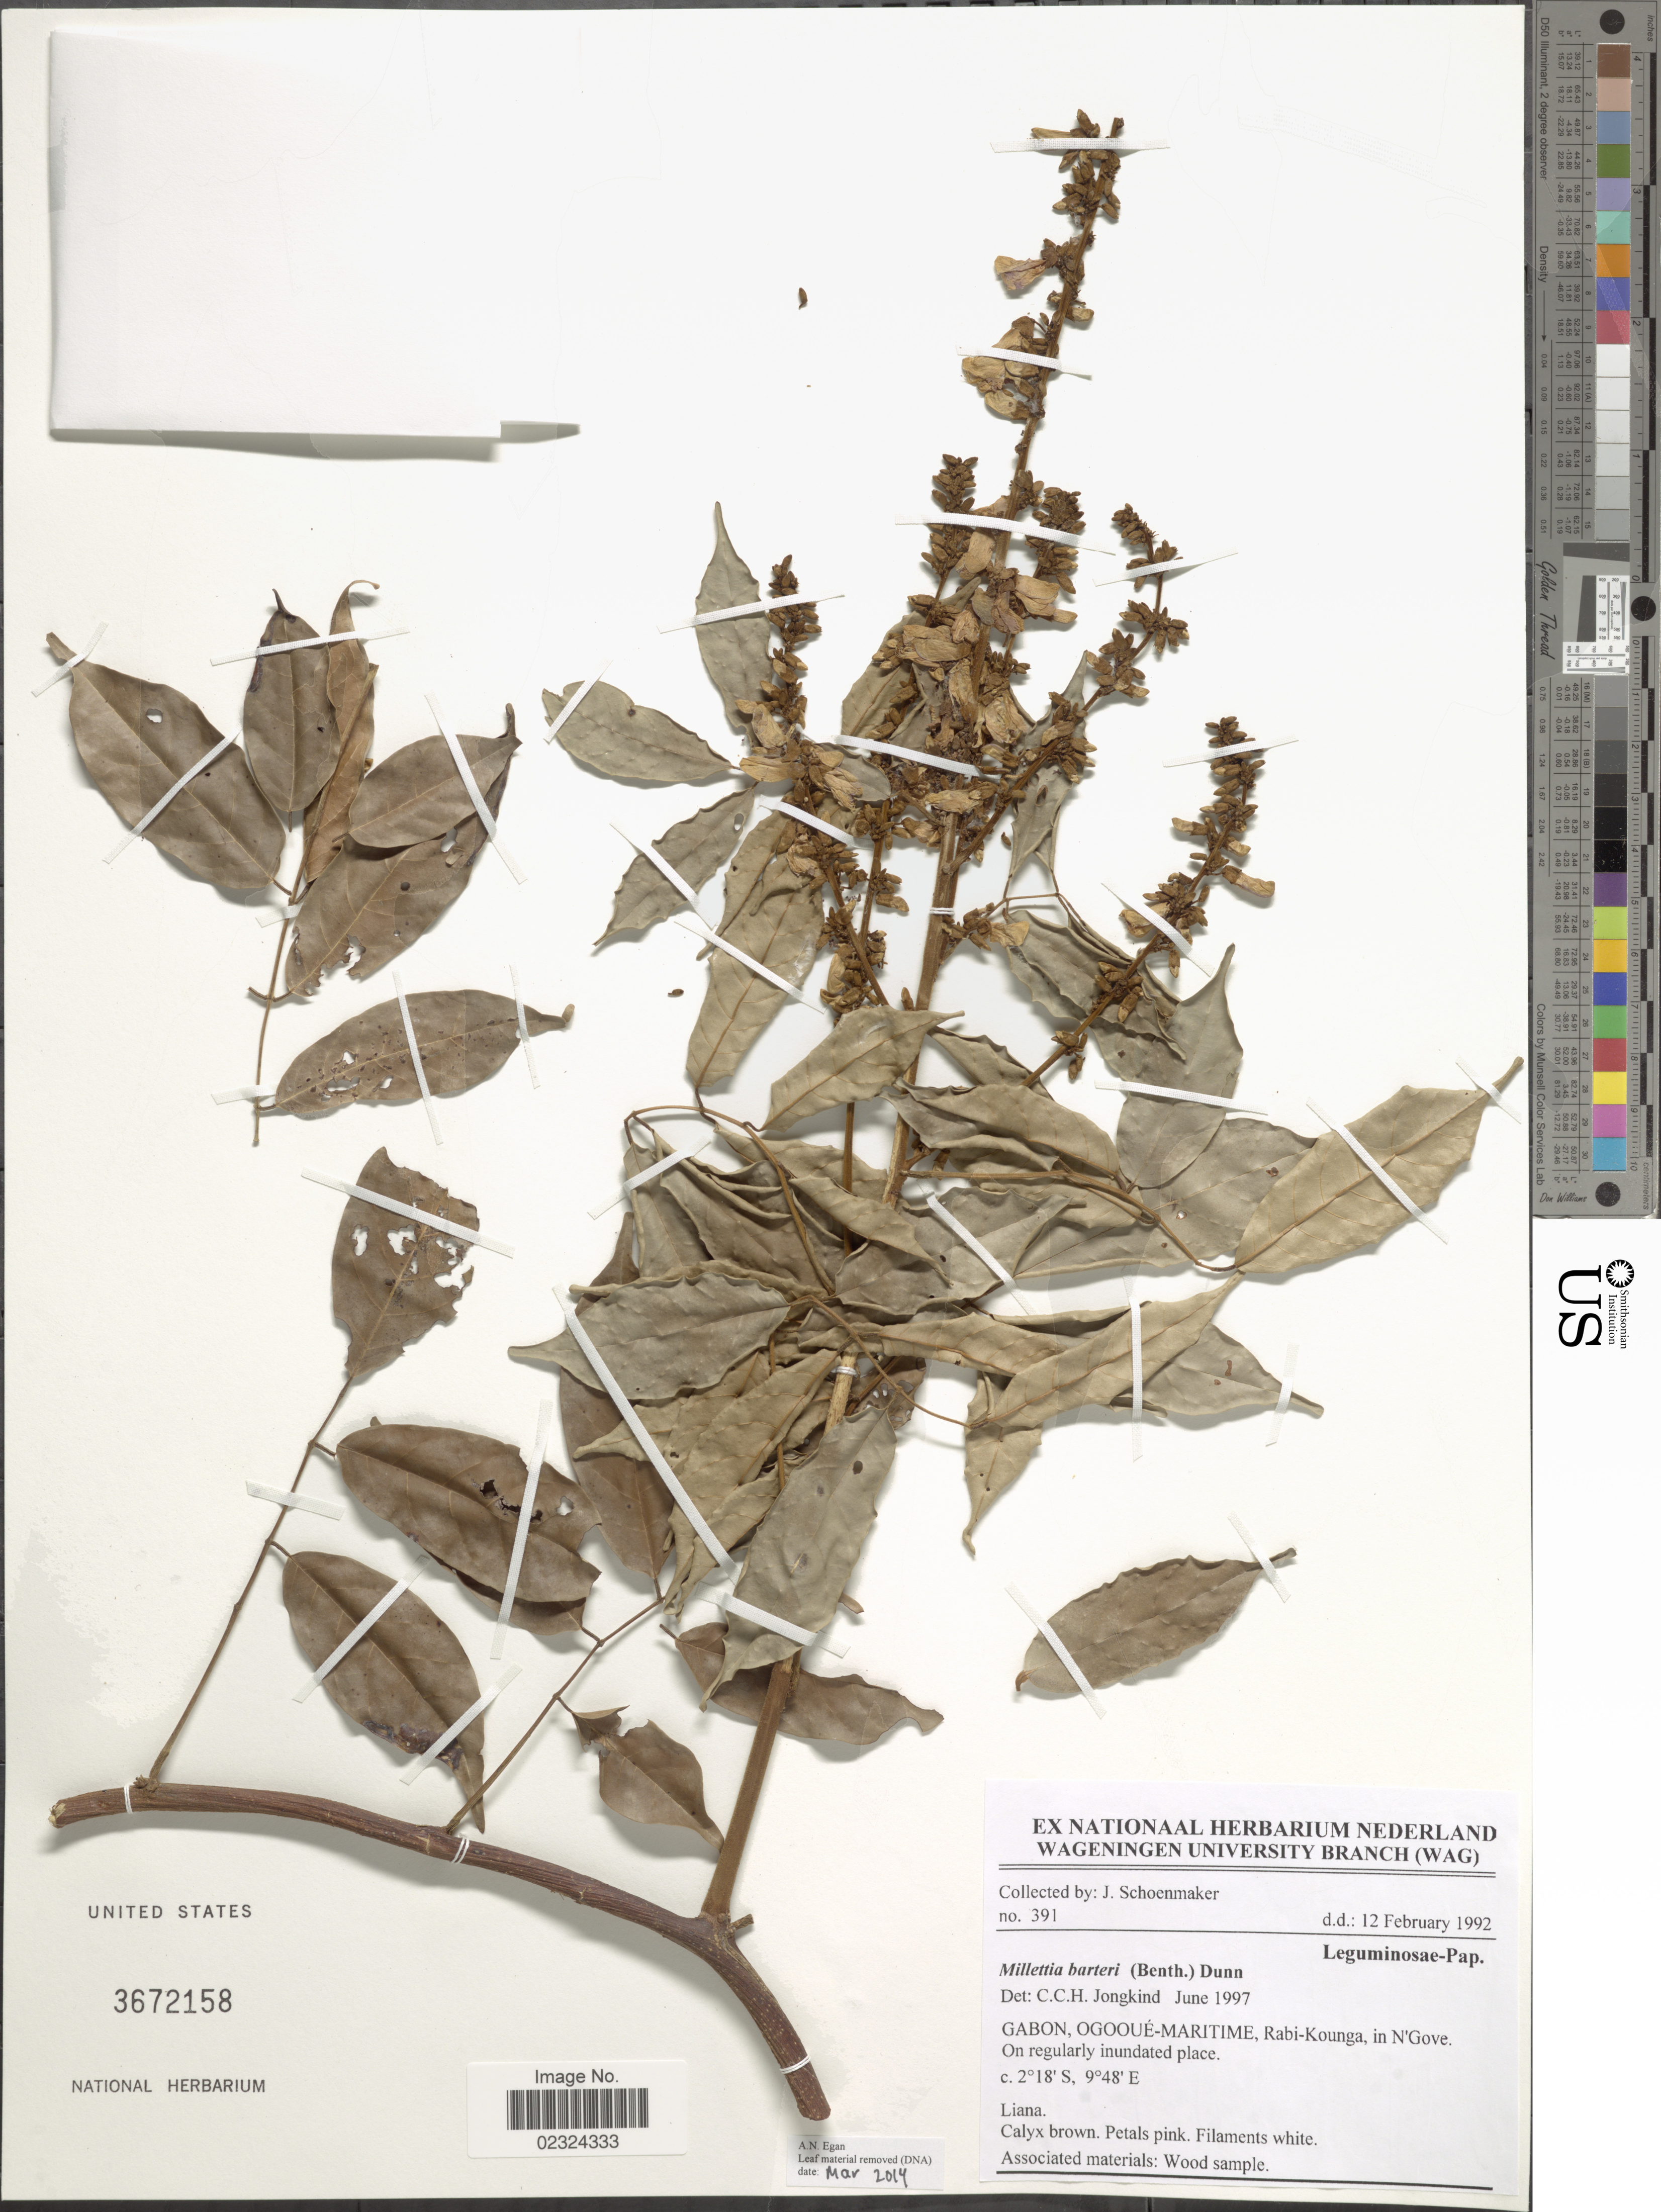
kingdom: Plantae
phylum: Tracheophyta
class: Magnoliopsida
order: Fabales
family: Fabaceae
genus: Millettia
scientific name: Millettia barteri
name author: (Benth.) Dunn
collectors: J. Schoenmaker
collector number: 391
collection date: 1992-02-12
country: Gabon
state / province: Ogooue-Maritime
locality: Rabi-Kounga, in N'Gove.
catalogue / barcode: US 3672158